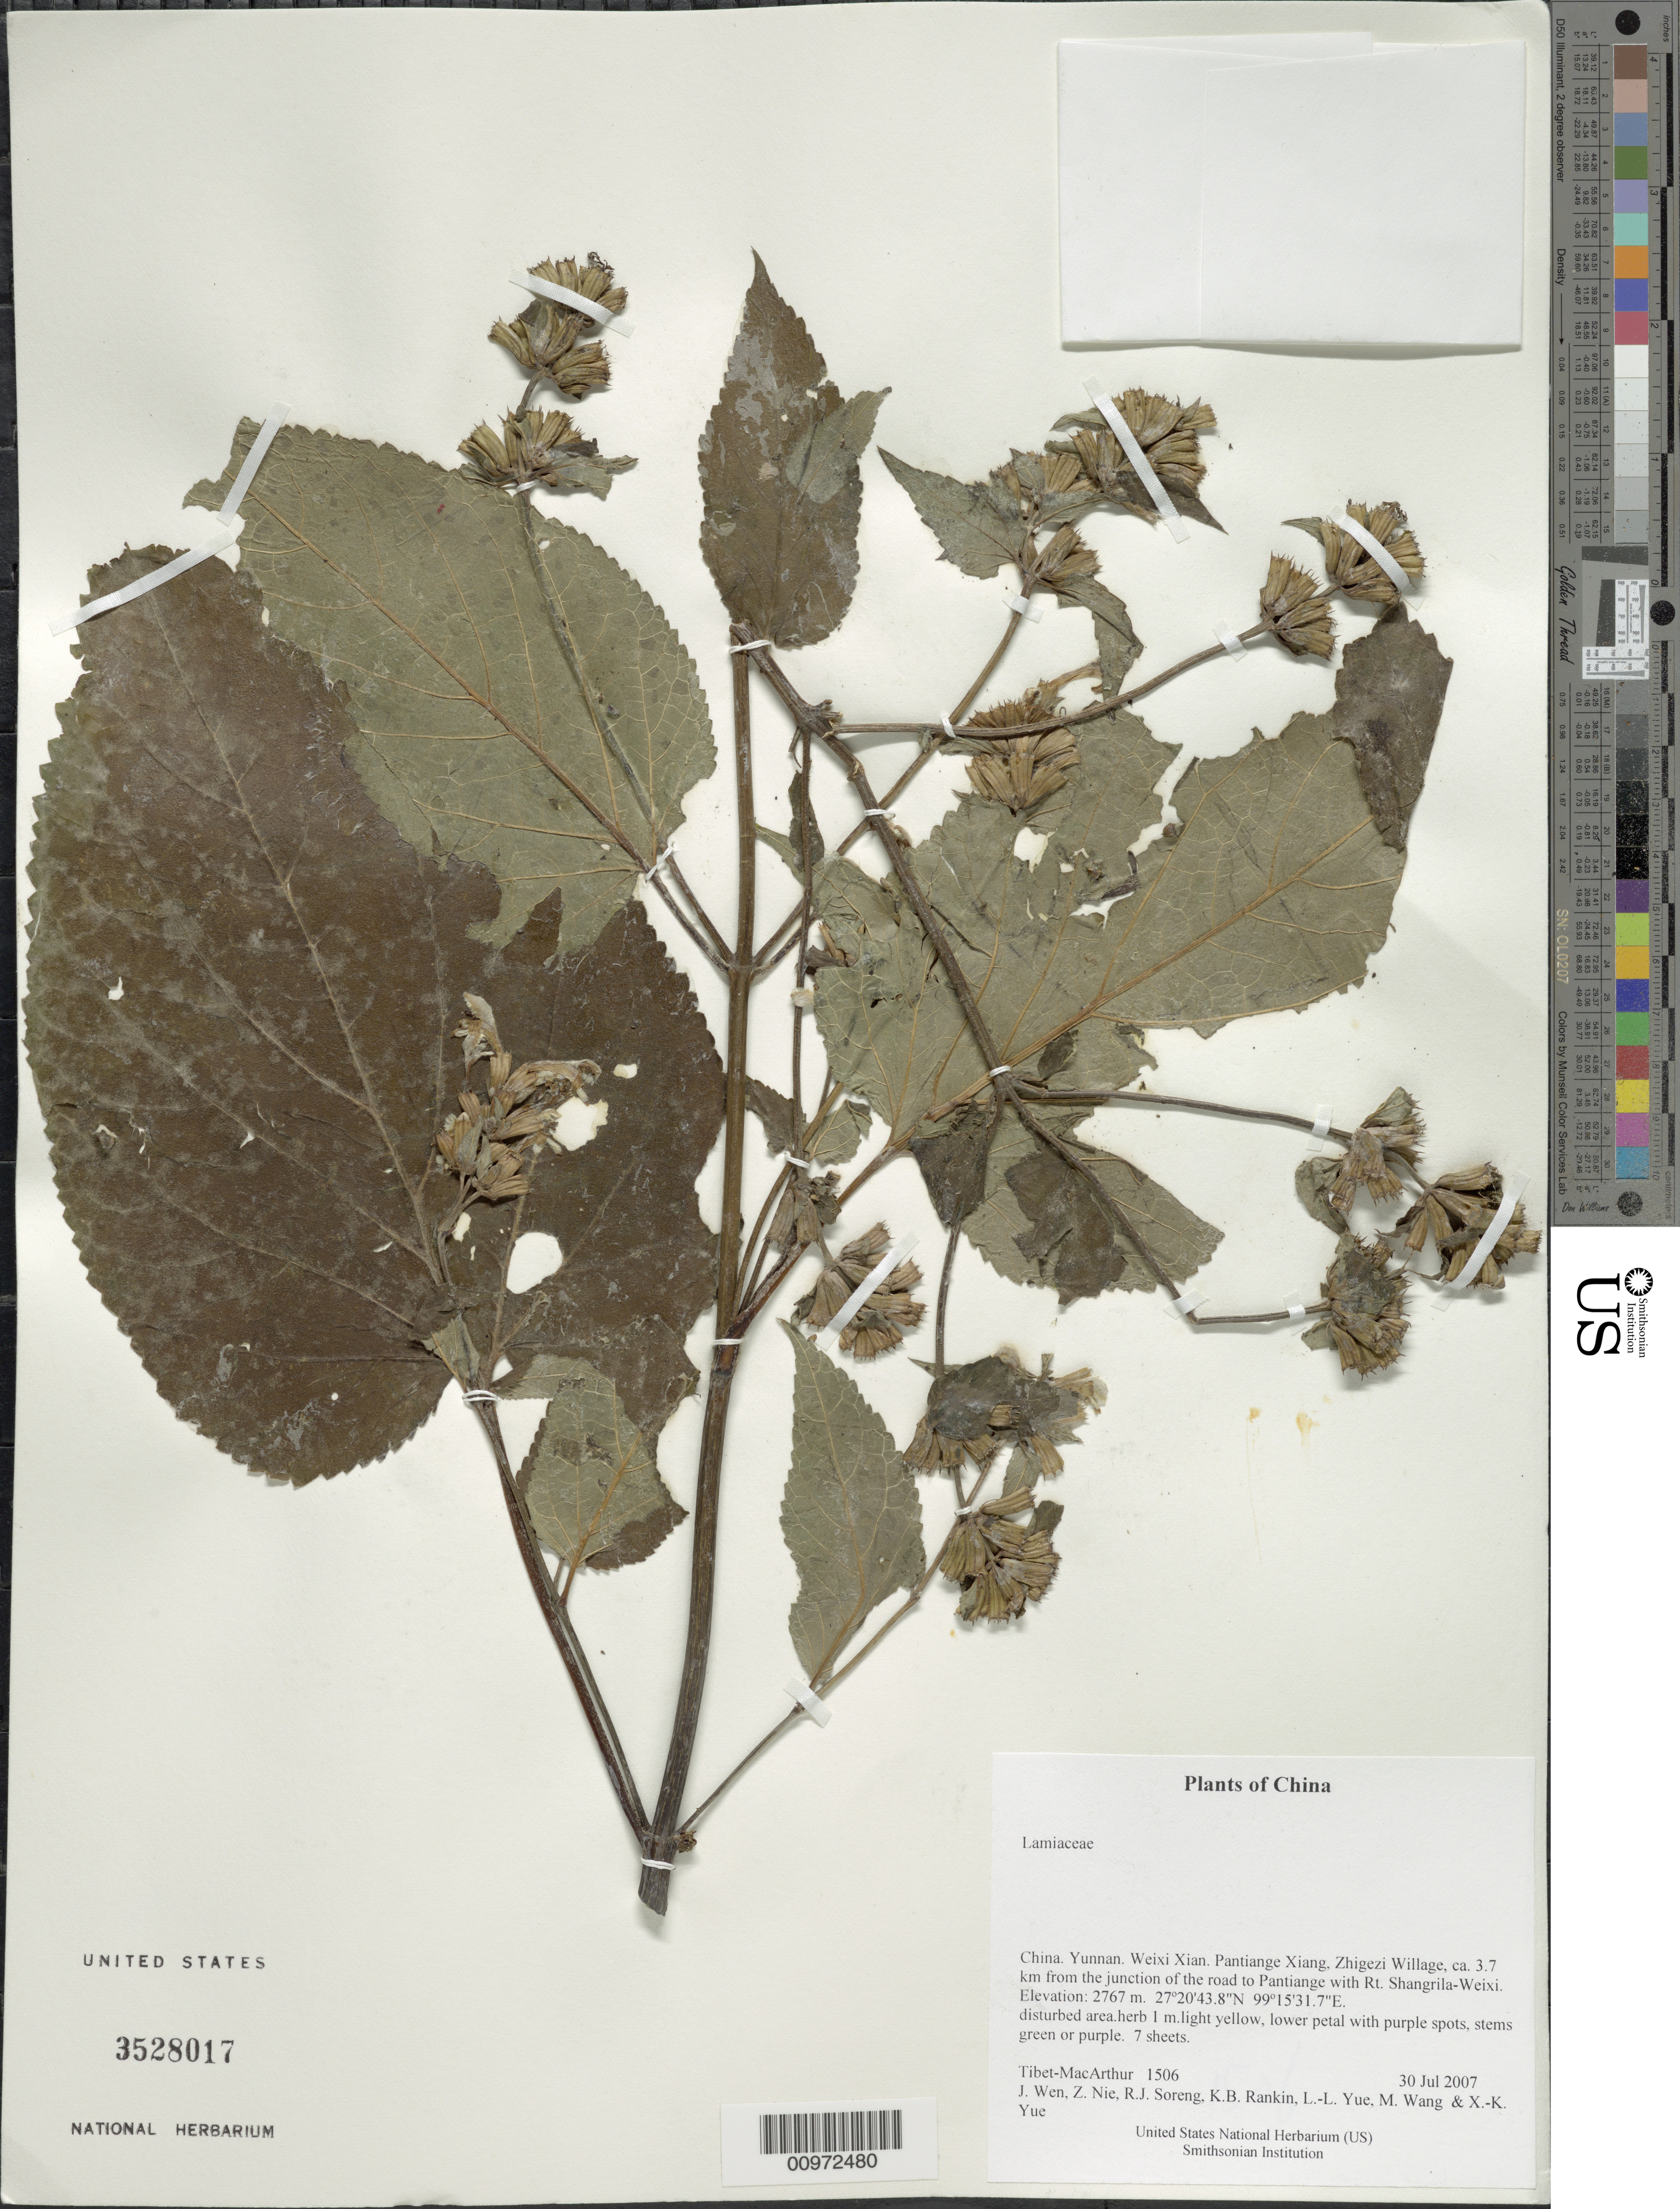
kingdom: Plantae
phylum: Tracheophyta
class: Magnoliopsida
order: Lamiales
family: Lamiaceae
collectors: Tibet-MacArthur, J. Wen, Z. Nie, R. J. Soreng, K. Rankin, L. Yue, M. Wang & X. Yue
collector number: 1506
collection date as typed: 30 Jul 2007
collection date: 2007-07-30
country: China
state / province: Yunnan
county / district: Weixi Xian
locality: Pantiange Xiang, Zhigezi Willage, ca. 3.7 km from the junction of the road to Pantiange with Rt. Shangrila-Weixi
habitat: disturbed area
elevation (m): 2767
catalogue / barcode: US 3528017